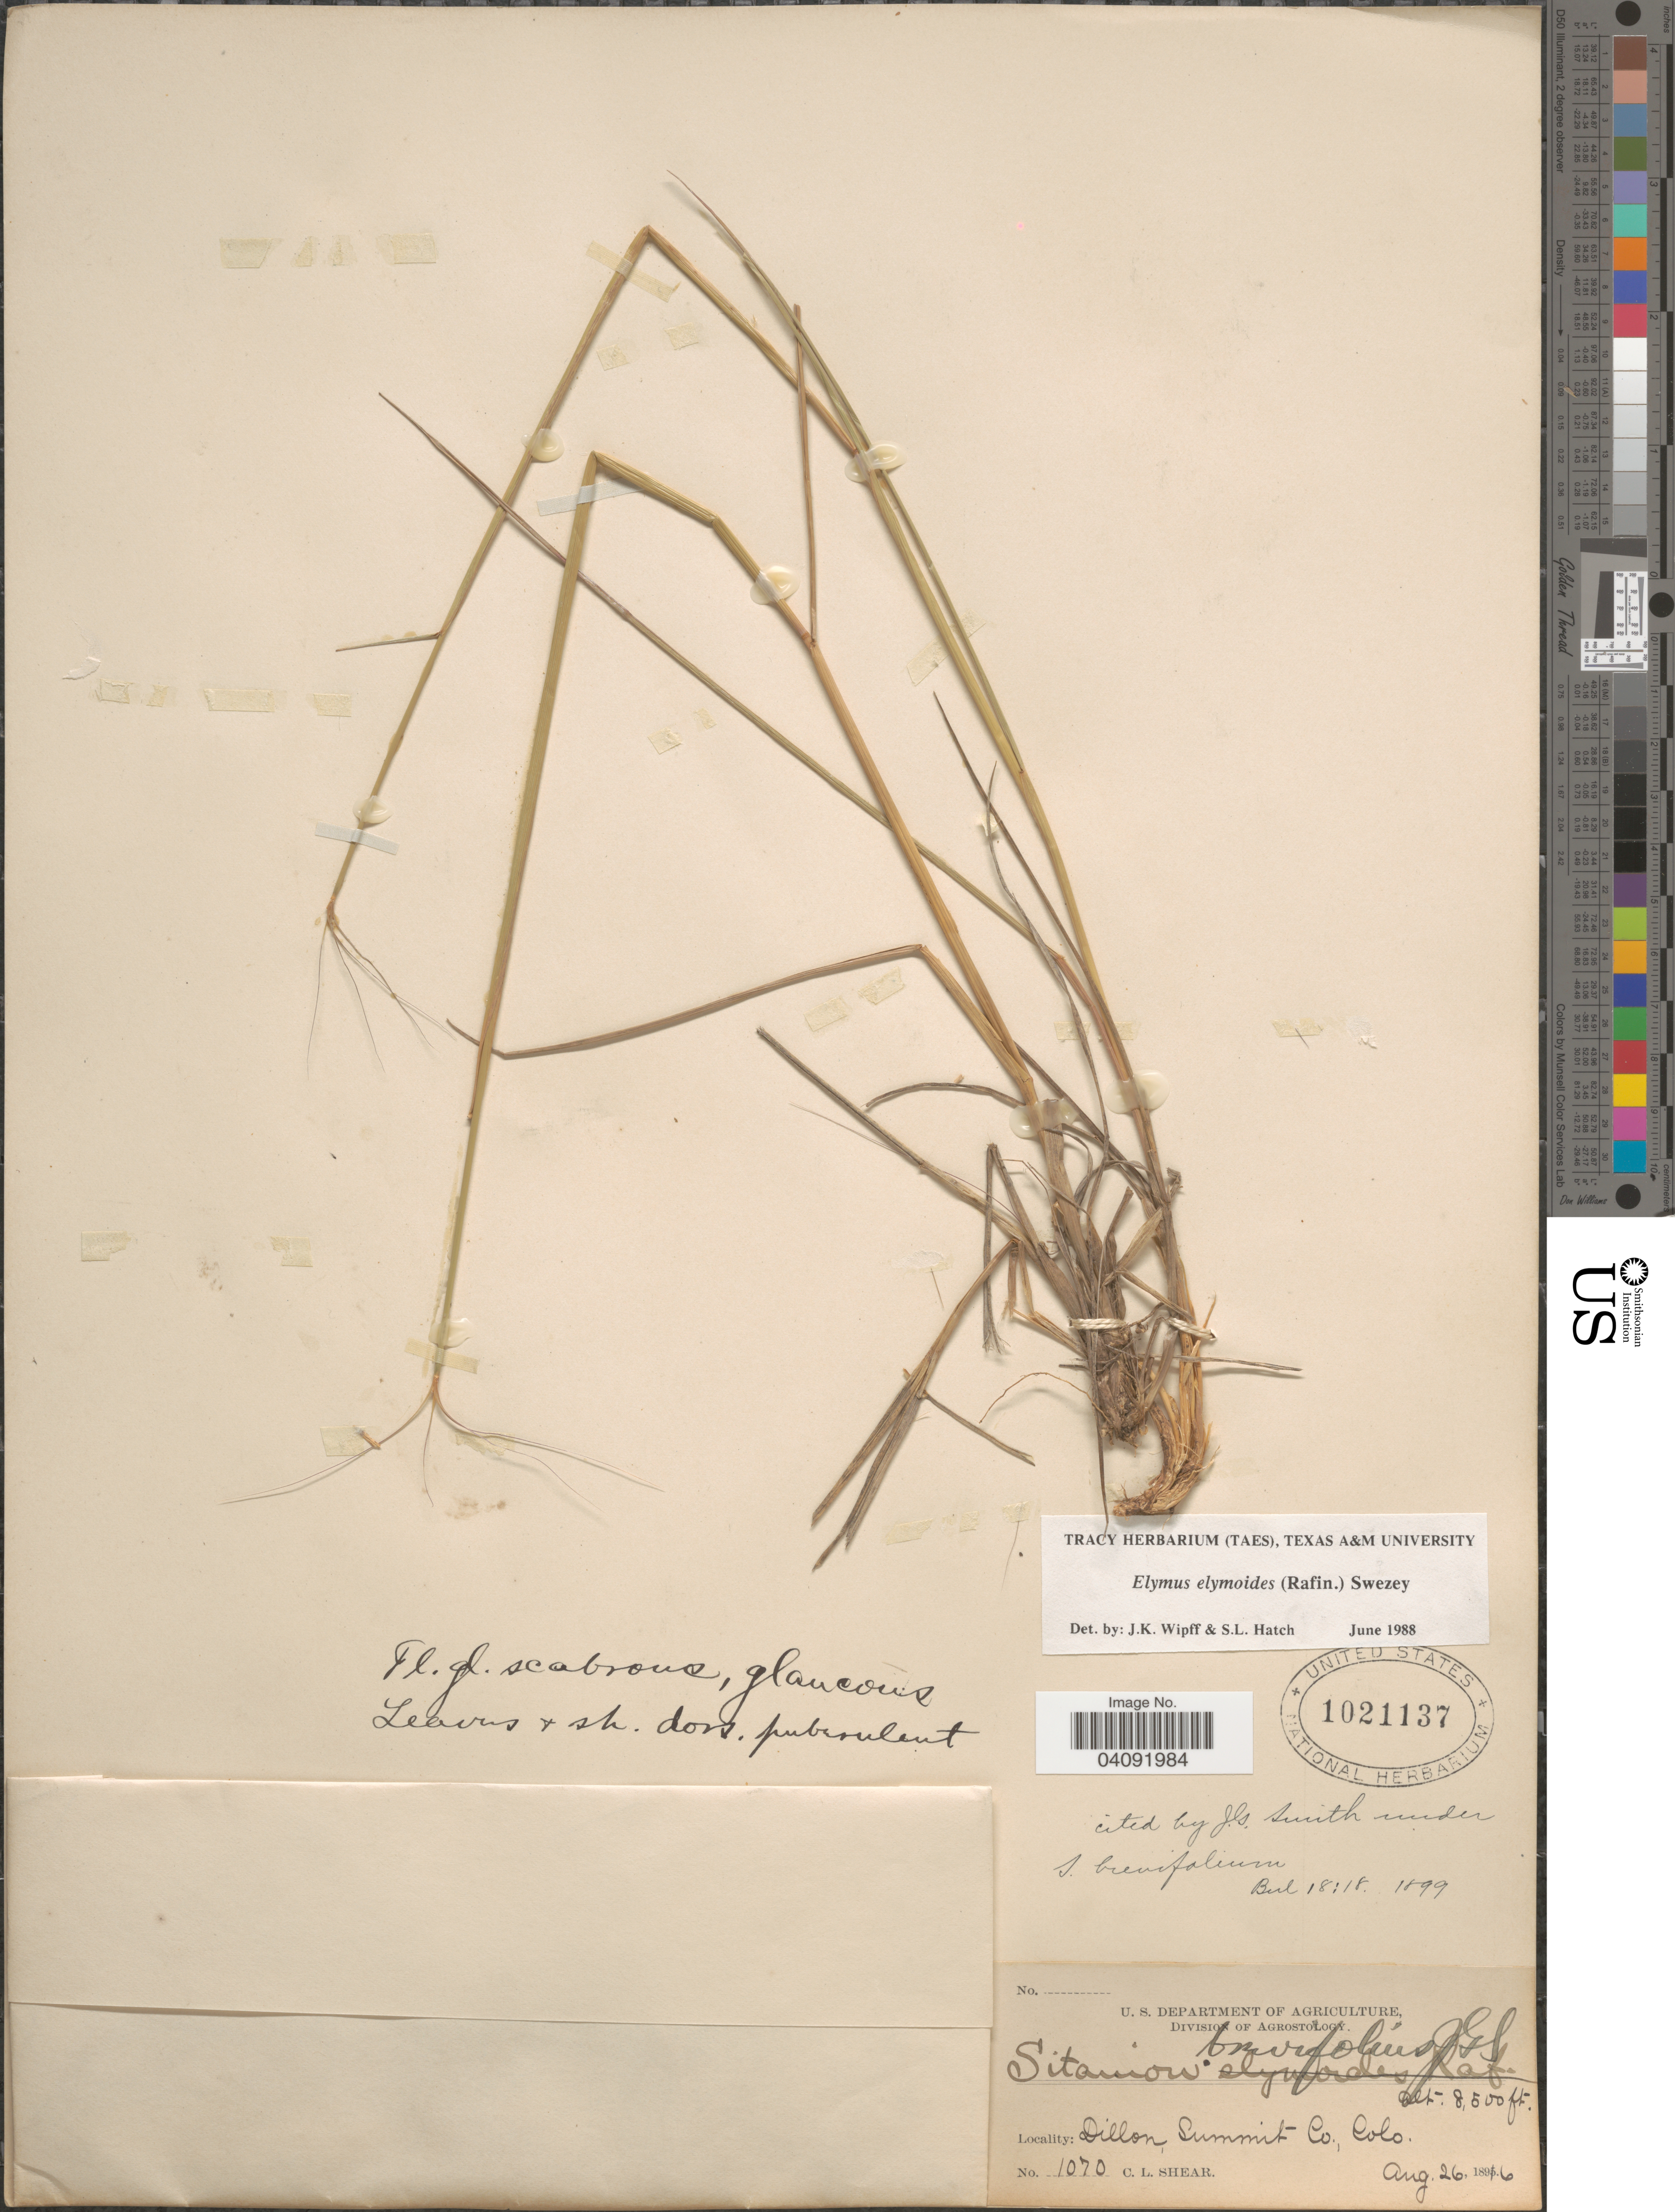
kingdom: Plantae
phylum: Tracheophyta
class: Liliopsida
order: Poales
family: Poaceae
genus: Elymus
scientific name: Elymus elymoides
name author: (Raf.) Swezey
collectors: C. L. Shear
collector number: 1070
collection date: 1896-08-26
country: United States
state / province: Colorado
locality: Dillon, Summit Co.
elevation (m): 2591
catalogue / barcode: US 1021137